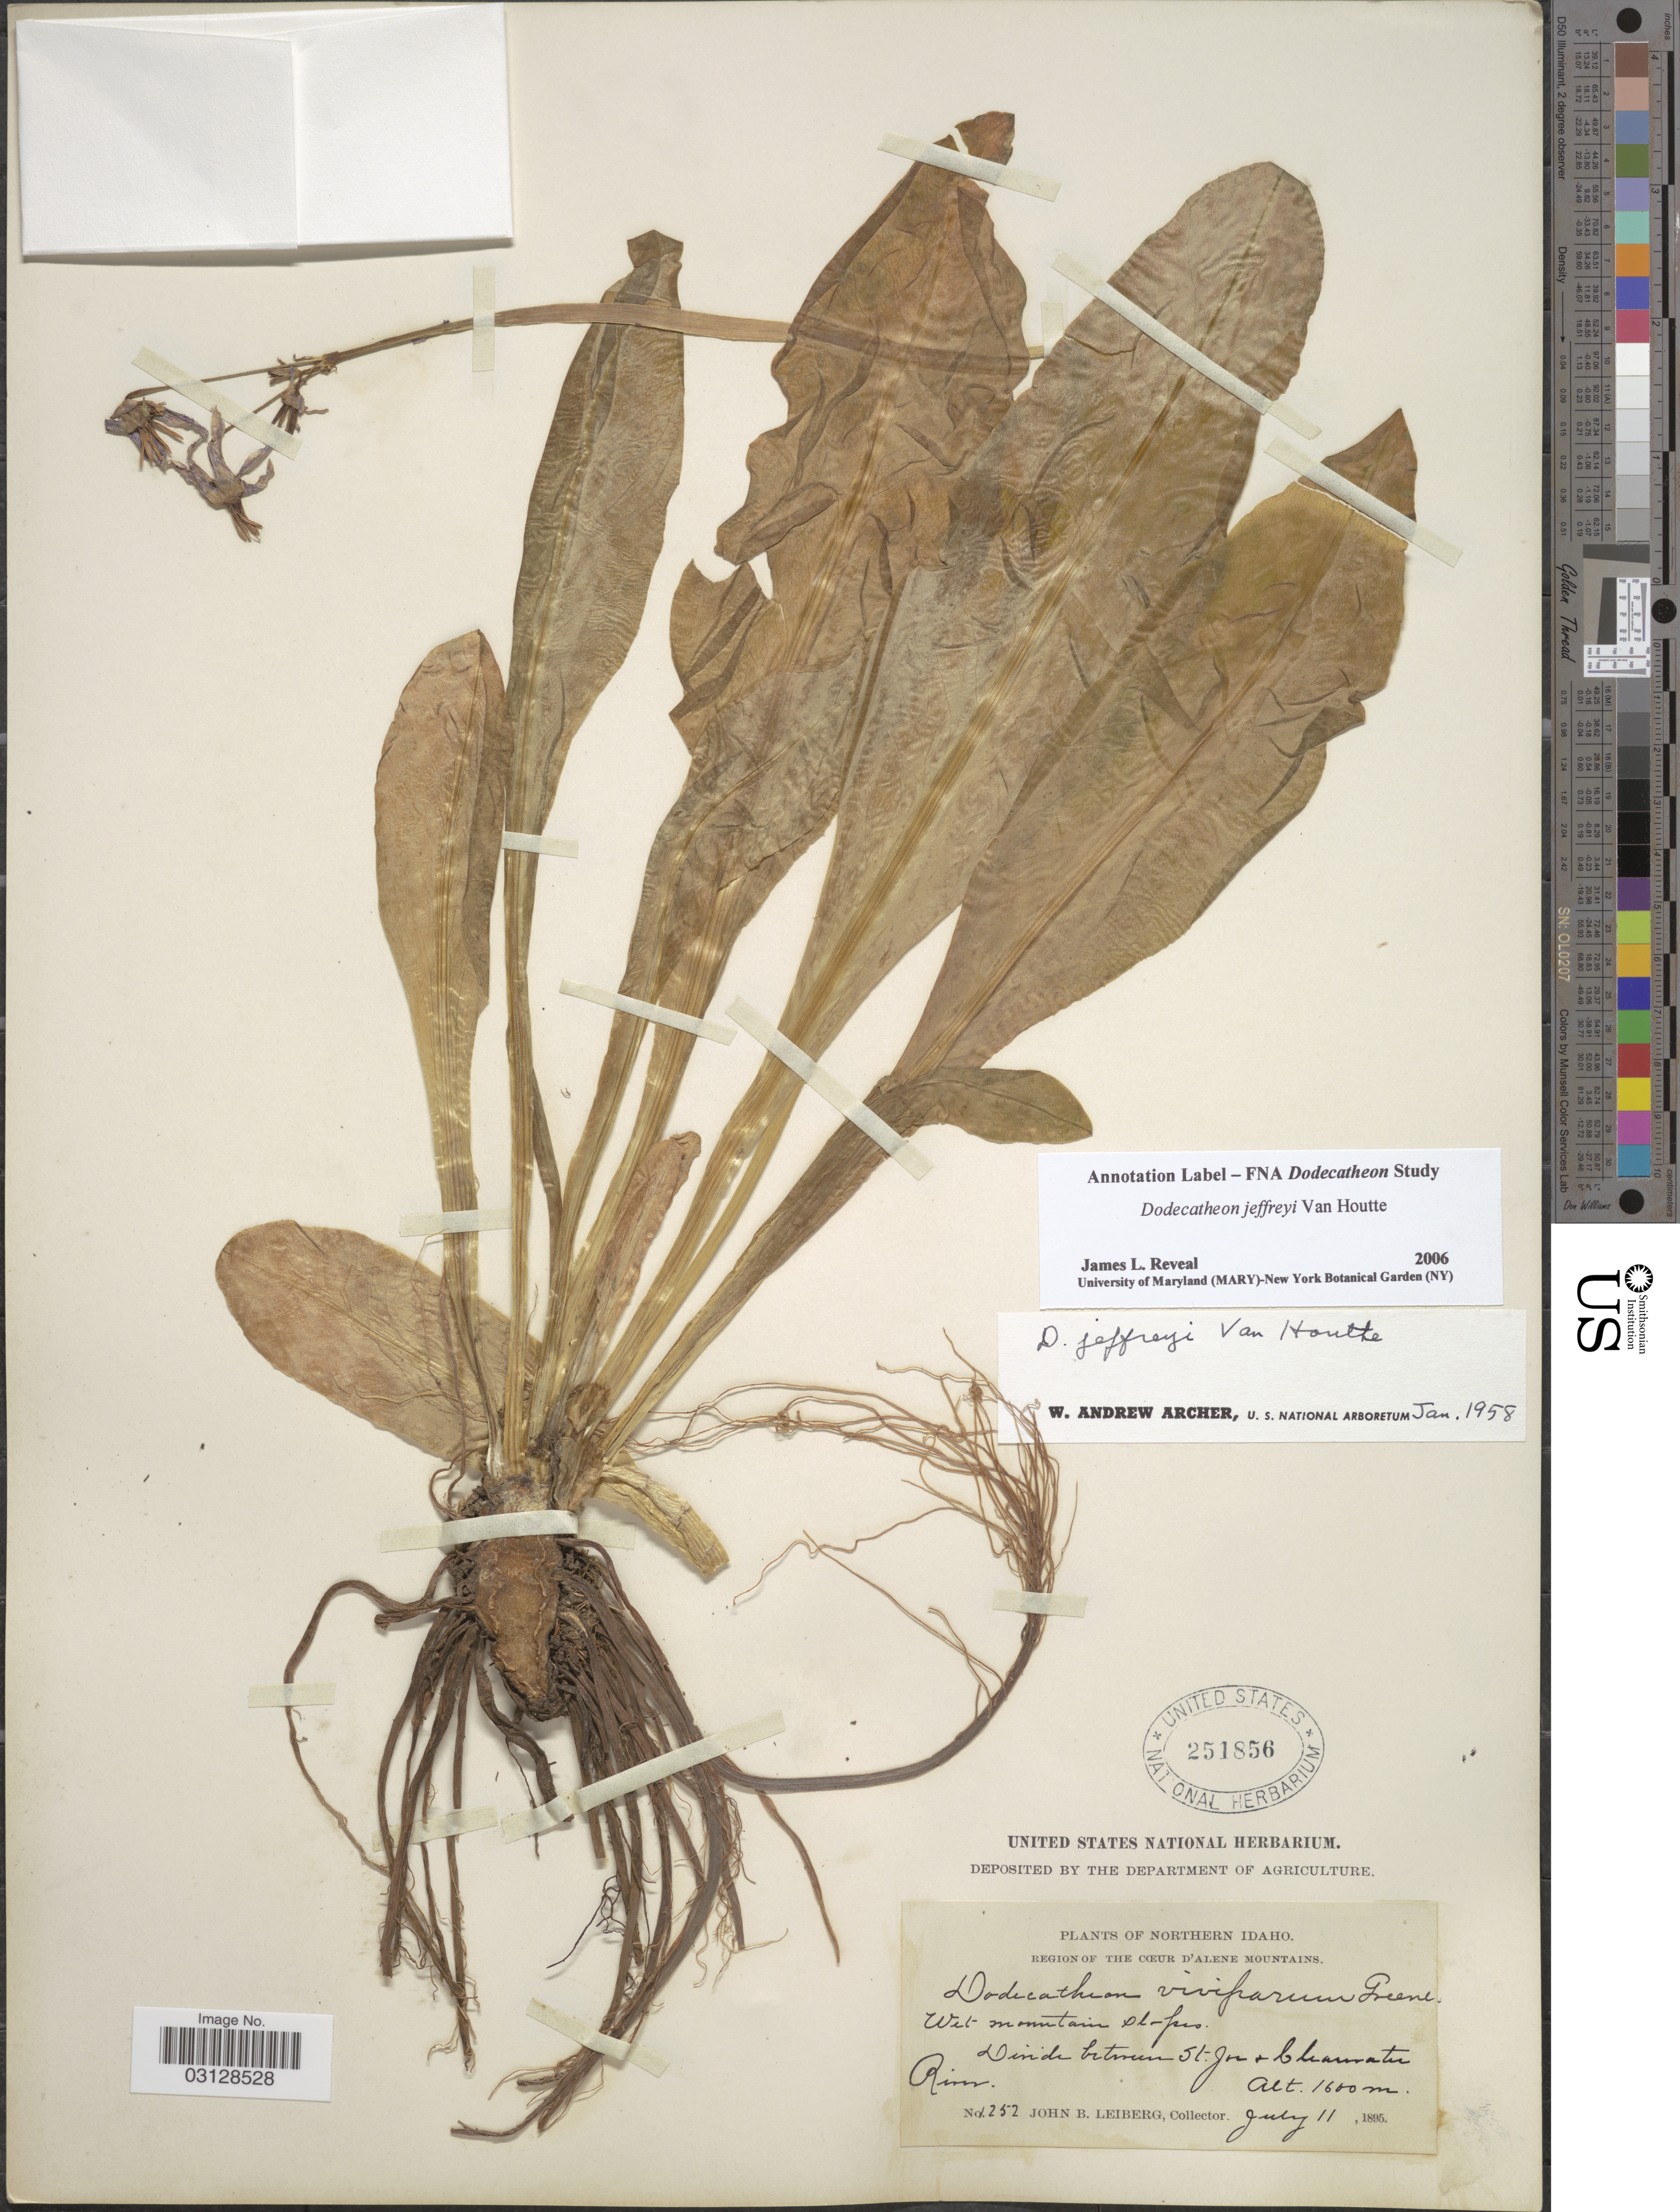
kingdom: Plantae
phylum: Tracheophyta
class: Magnoliopsida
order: Ericales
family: Primulaceae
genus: Dodecatheon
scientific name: Dodecatheon jeffreyi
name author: Van Houtte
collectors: J. B. Leiberg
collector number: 1252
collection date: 1895-07-11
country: United States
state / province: Idaho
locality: Northern Idaho. Region of the cœur D'Alene Mountains. Dindi between St. Joe & Clearwater River.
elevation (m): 1600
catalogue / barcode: US 251856